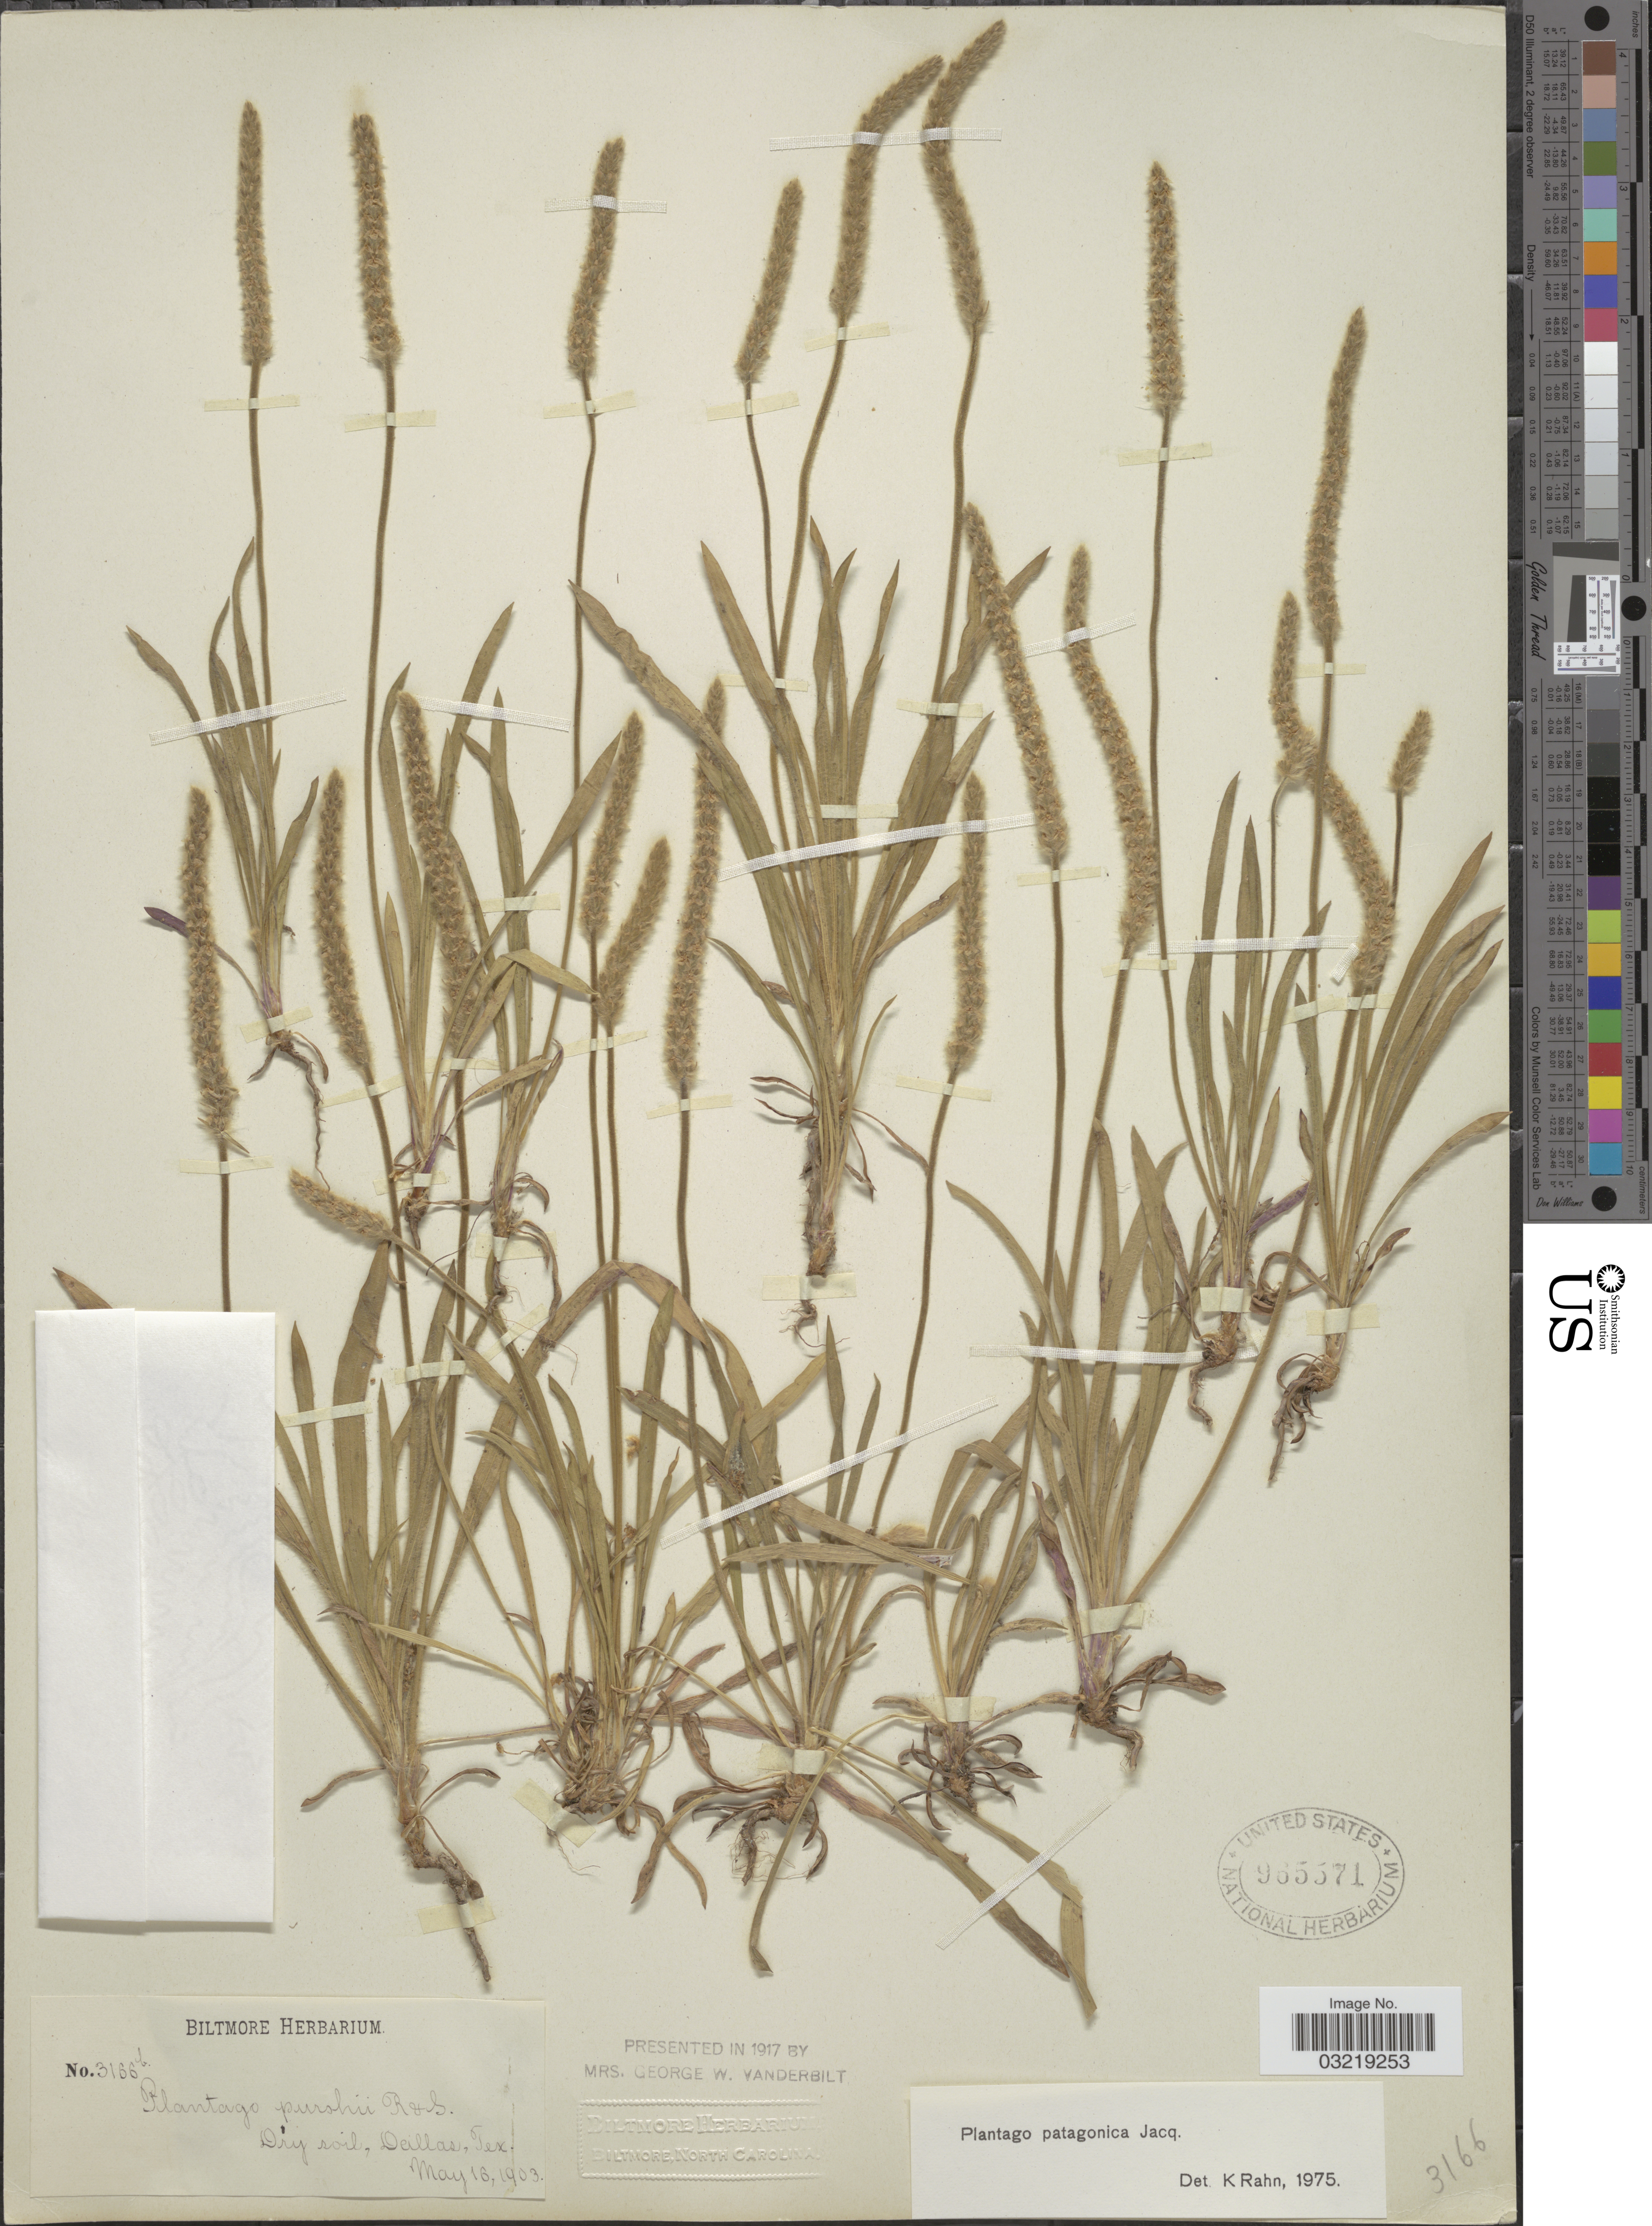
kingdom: Plantae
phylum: Tracheophyta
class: Magnoliopsida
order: Lamiales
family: Plantaginaceae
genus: Plantago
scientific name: Plantago patagonica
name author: Jacq.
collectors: ex herb. Biltmore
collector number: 3166b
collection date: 1903-05-16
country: United States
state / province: Texas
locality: Dallas.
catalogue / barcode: US 965571